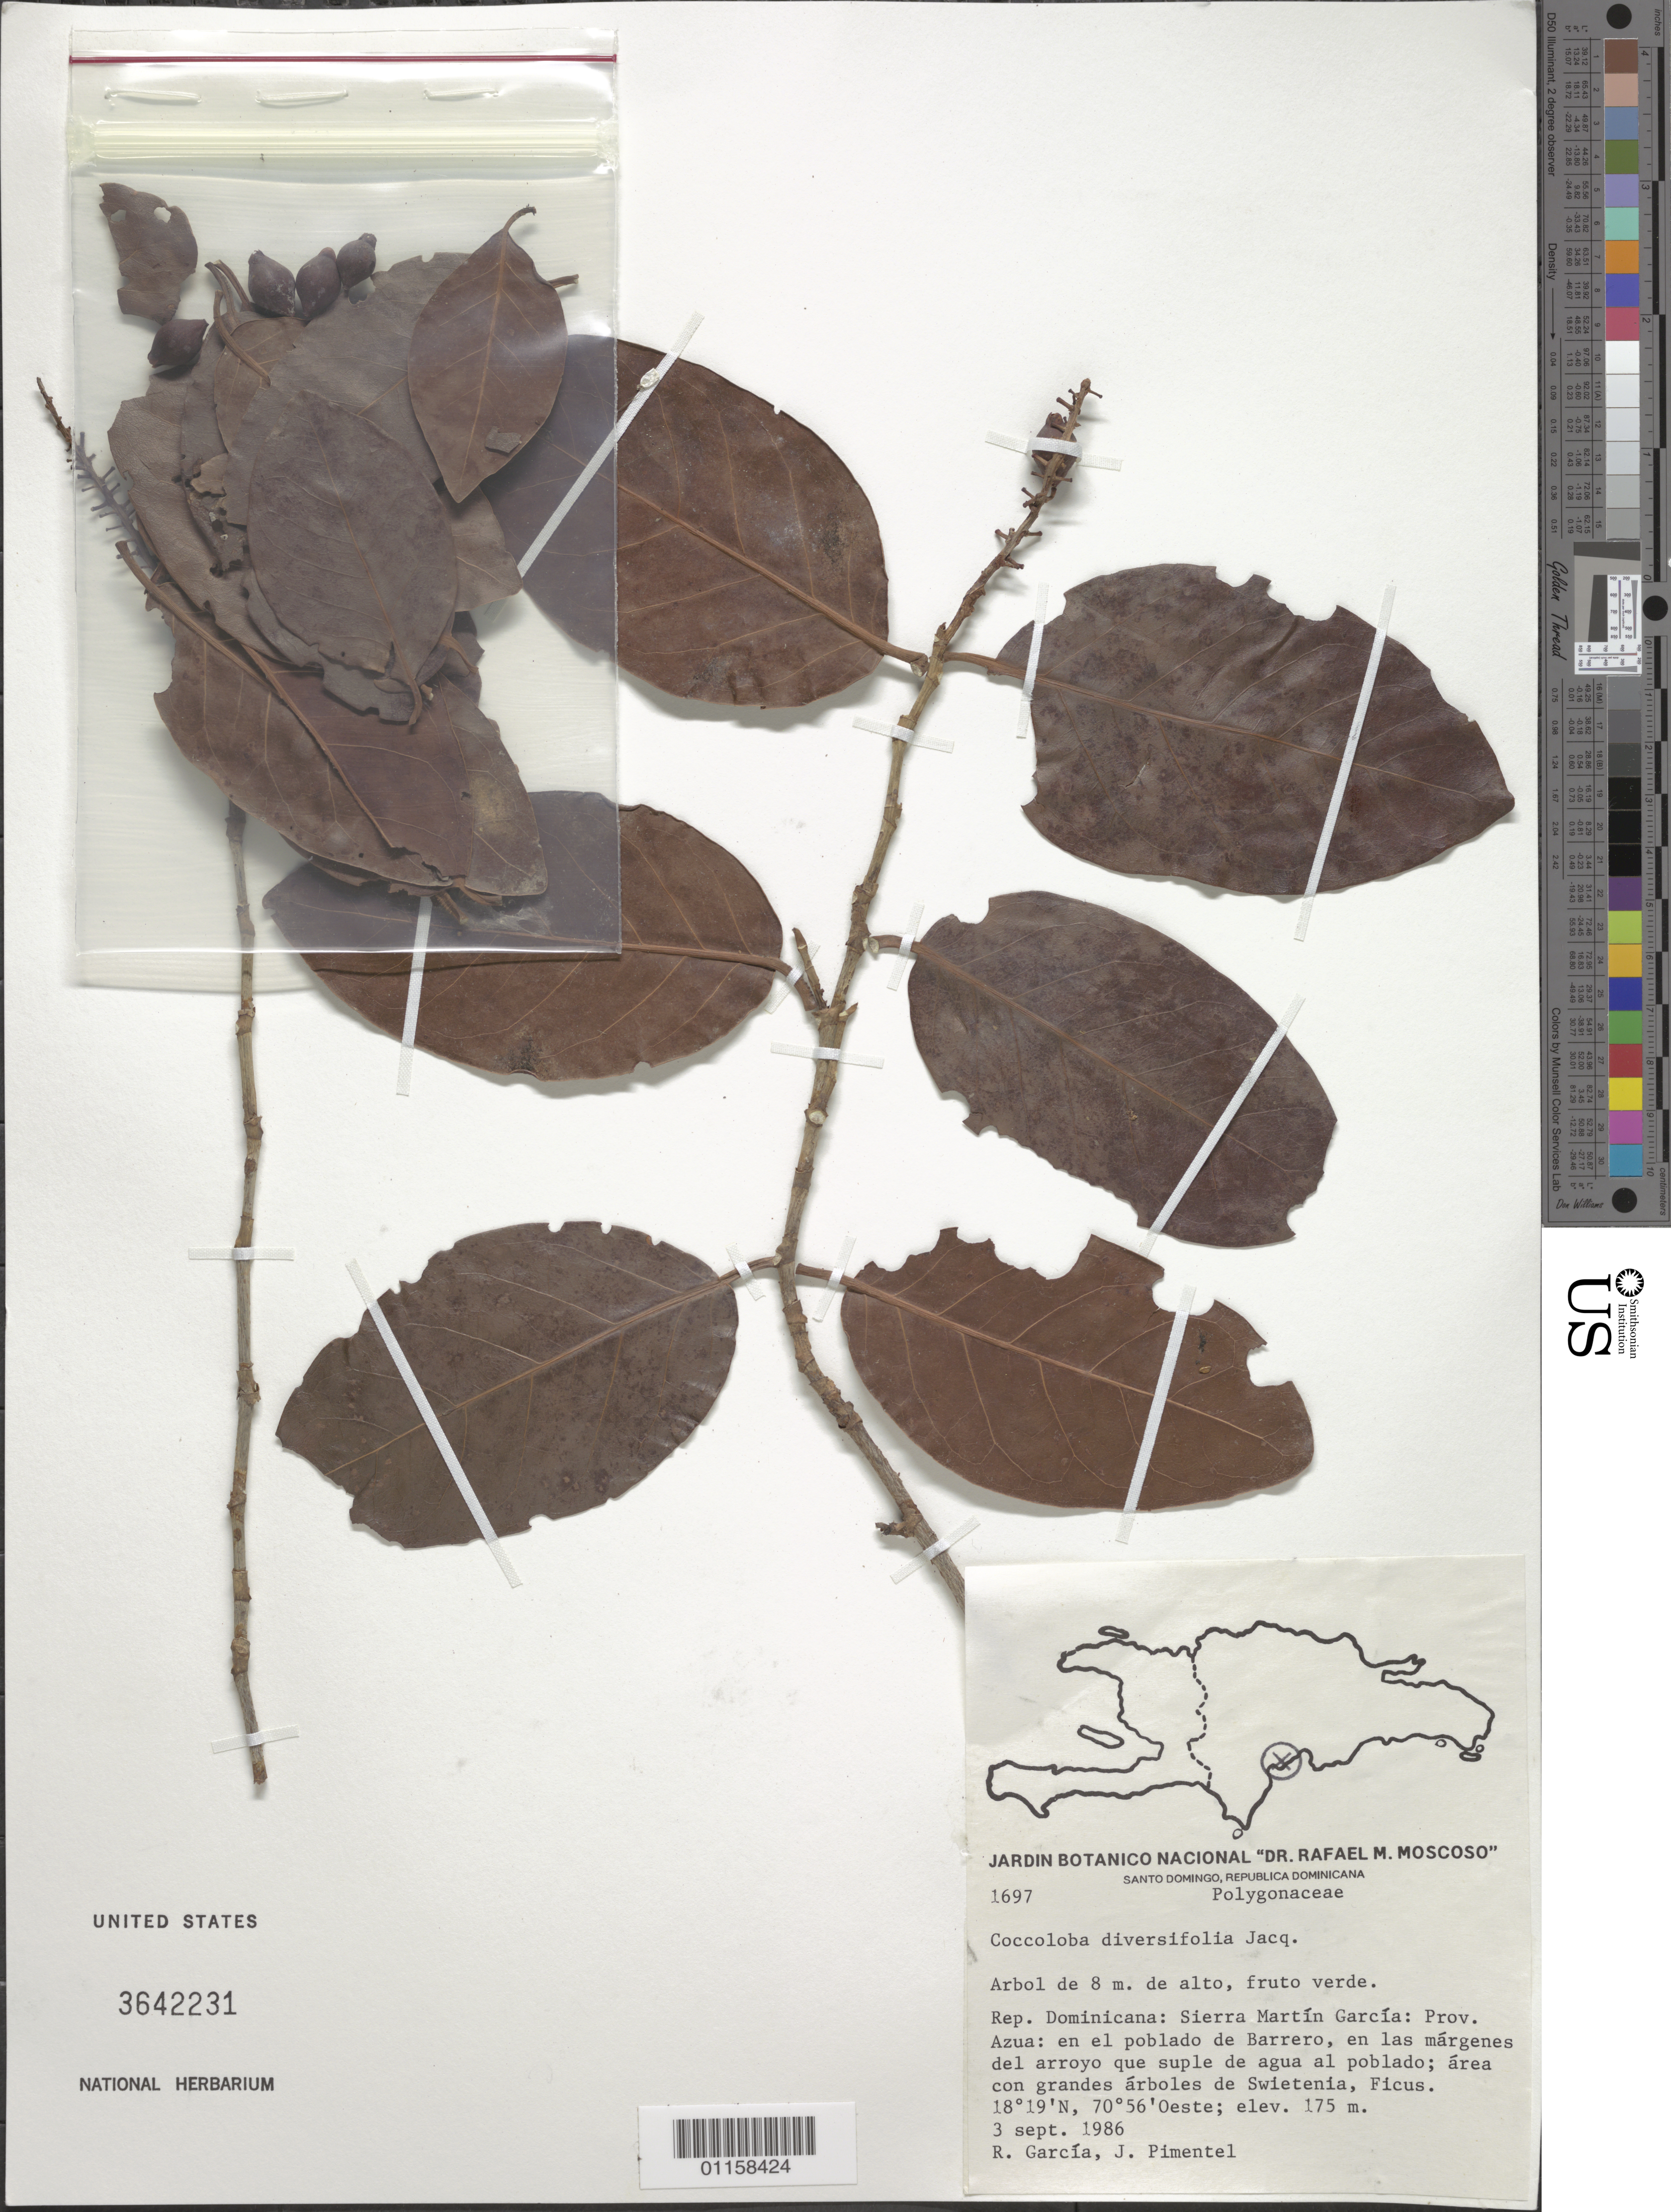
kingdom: Plantae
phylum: Tracheophyta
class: Magnoliopsida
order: Caryophyllales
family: Polygonaceae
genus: Coccoloba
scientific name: Coccoloba diversifolia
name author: Jacq.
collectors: R. García & J. Pimentel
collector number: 1697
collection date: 1986-09-03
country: Dominican Republic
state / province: Azua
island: Hispaniola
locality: Sierra Martín García, en el poblado de Barrero.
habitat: En las márgenes del arroyo que suple de agua al poblado; área con grandes árboles de Swietenia, Ficus.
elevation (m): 175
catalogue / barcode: US 3642231